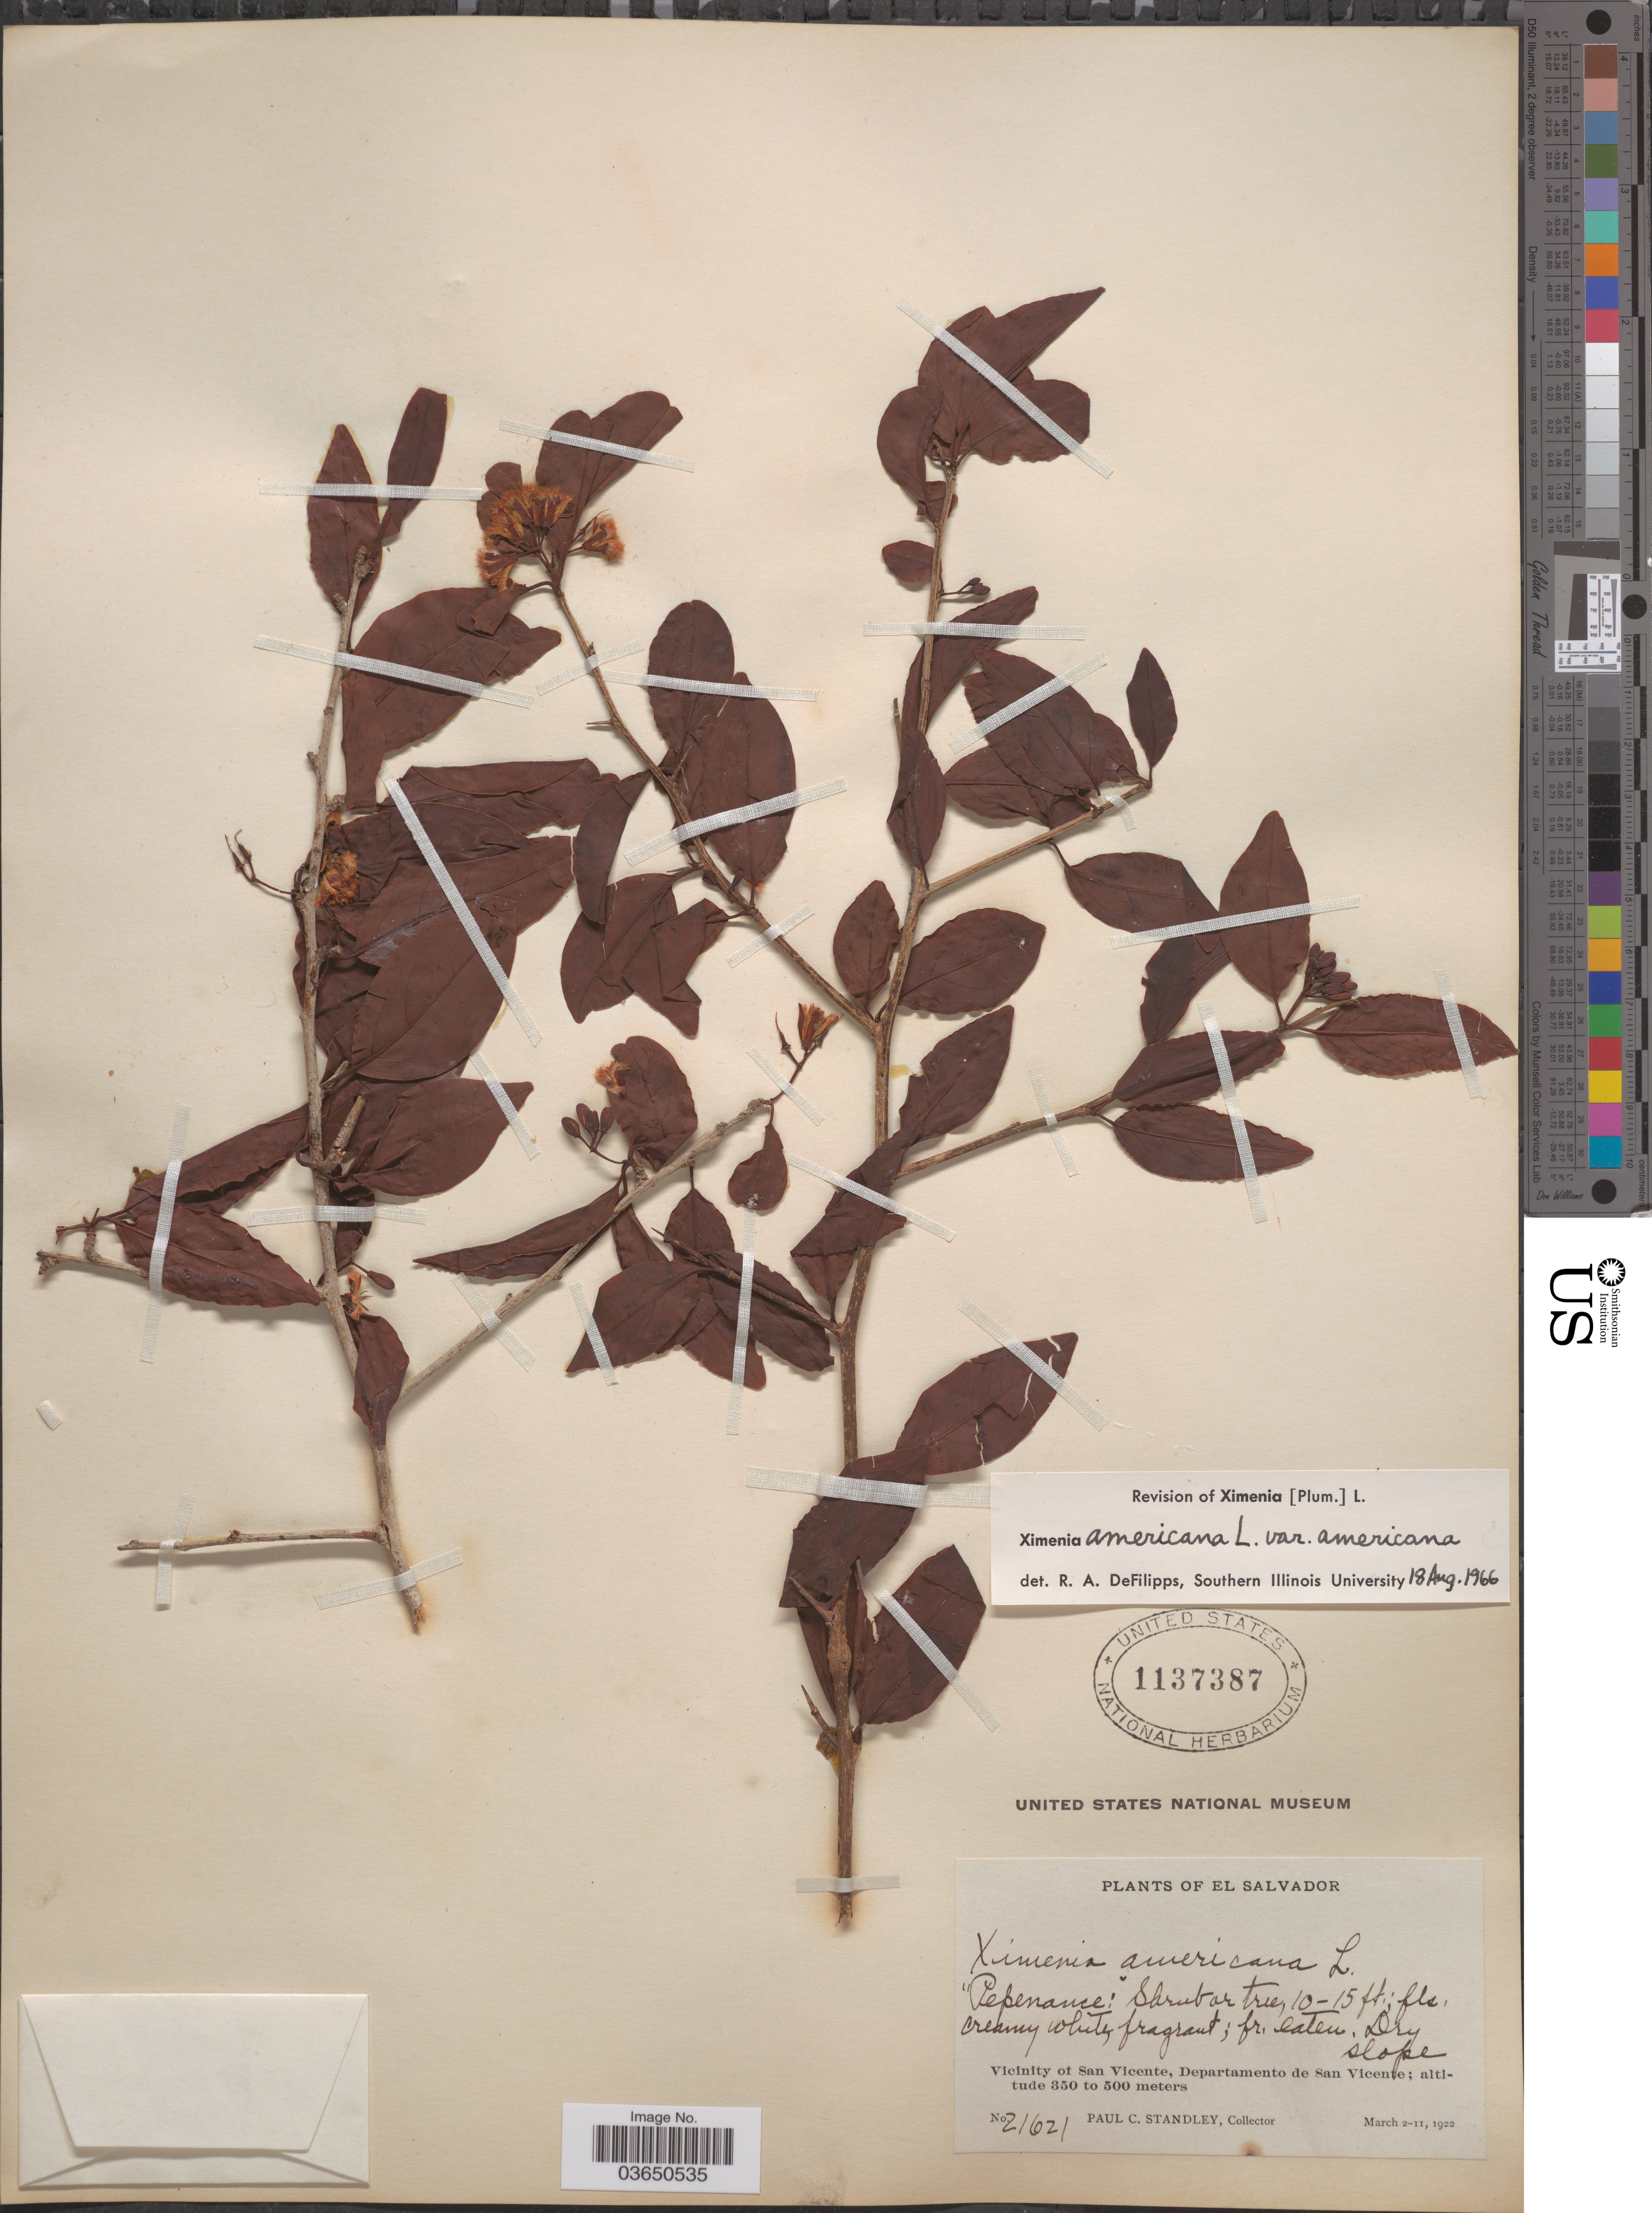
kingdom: Plantae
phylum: Tracheophyta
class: Magnoliopsida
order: Santalales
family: Ximeniaceae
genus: Ximenia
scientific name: Ximenia americana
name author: L.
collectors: P. C. Standley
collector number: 21621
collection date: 1922-03-02/1922-03-11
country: El Salvador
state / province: San Vincente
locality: Vicinity of San Vicente, Departamento de San Vicente.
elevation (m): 350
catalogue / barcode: US 1137387